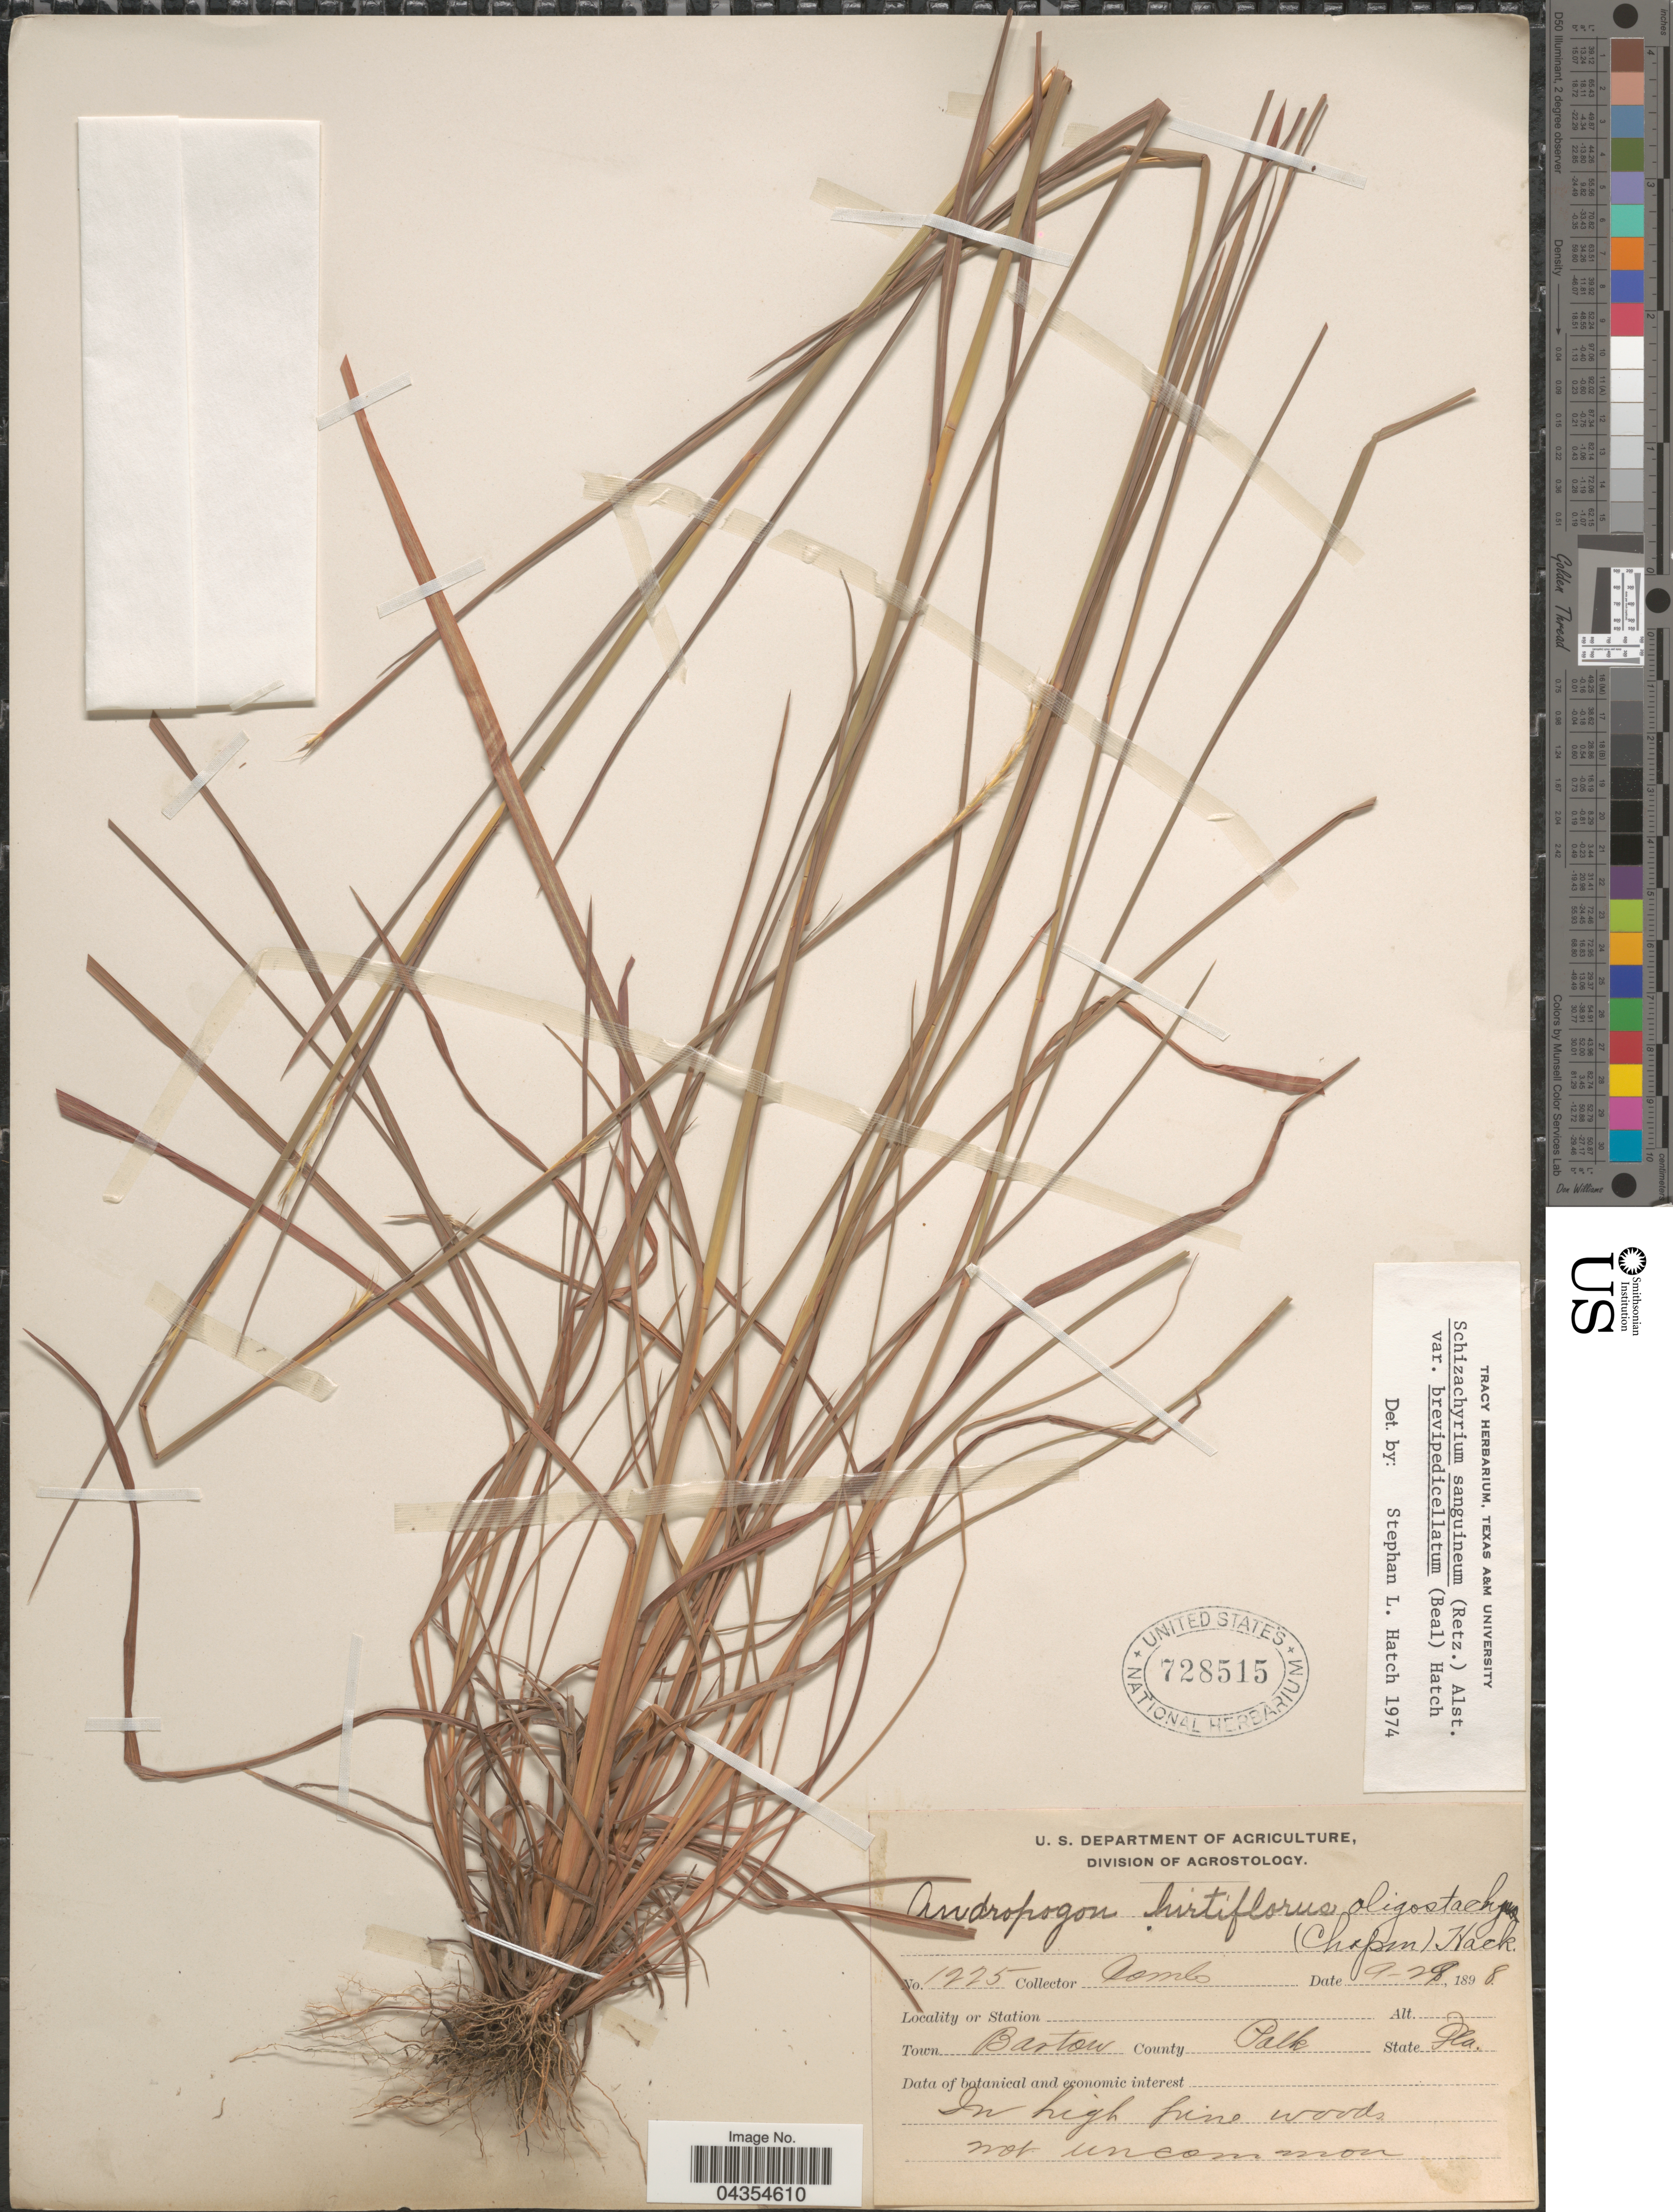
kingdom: Plantae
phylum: Tracheophyta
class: Liliopsida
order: Poales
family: Poaceae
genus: Schizachyrium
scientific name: Schizachyrium sanguineum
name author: (Retz.) Alston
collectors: -. Combs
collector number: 1225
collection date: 1898-09-29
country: United States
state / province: Florida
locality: Town Bartow. County Polk.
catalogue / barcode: US 728515